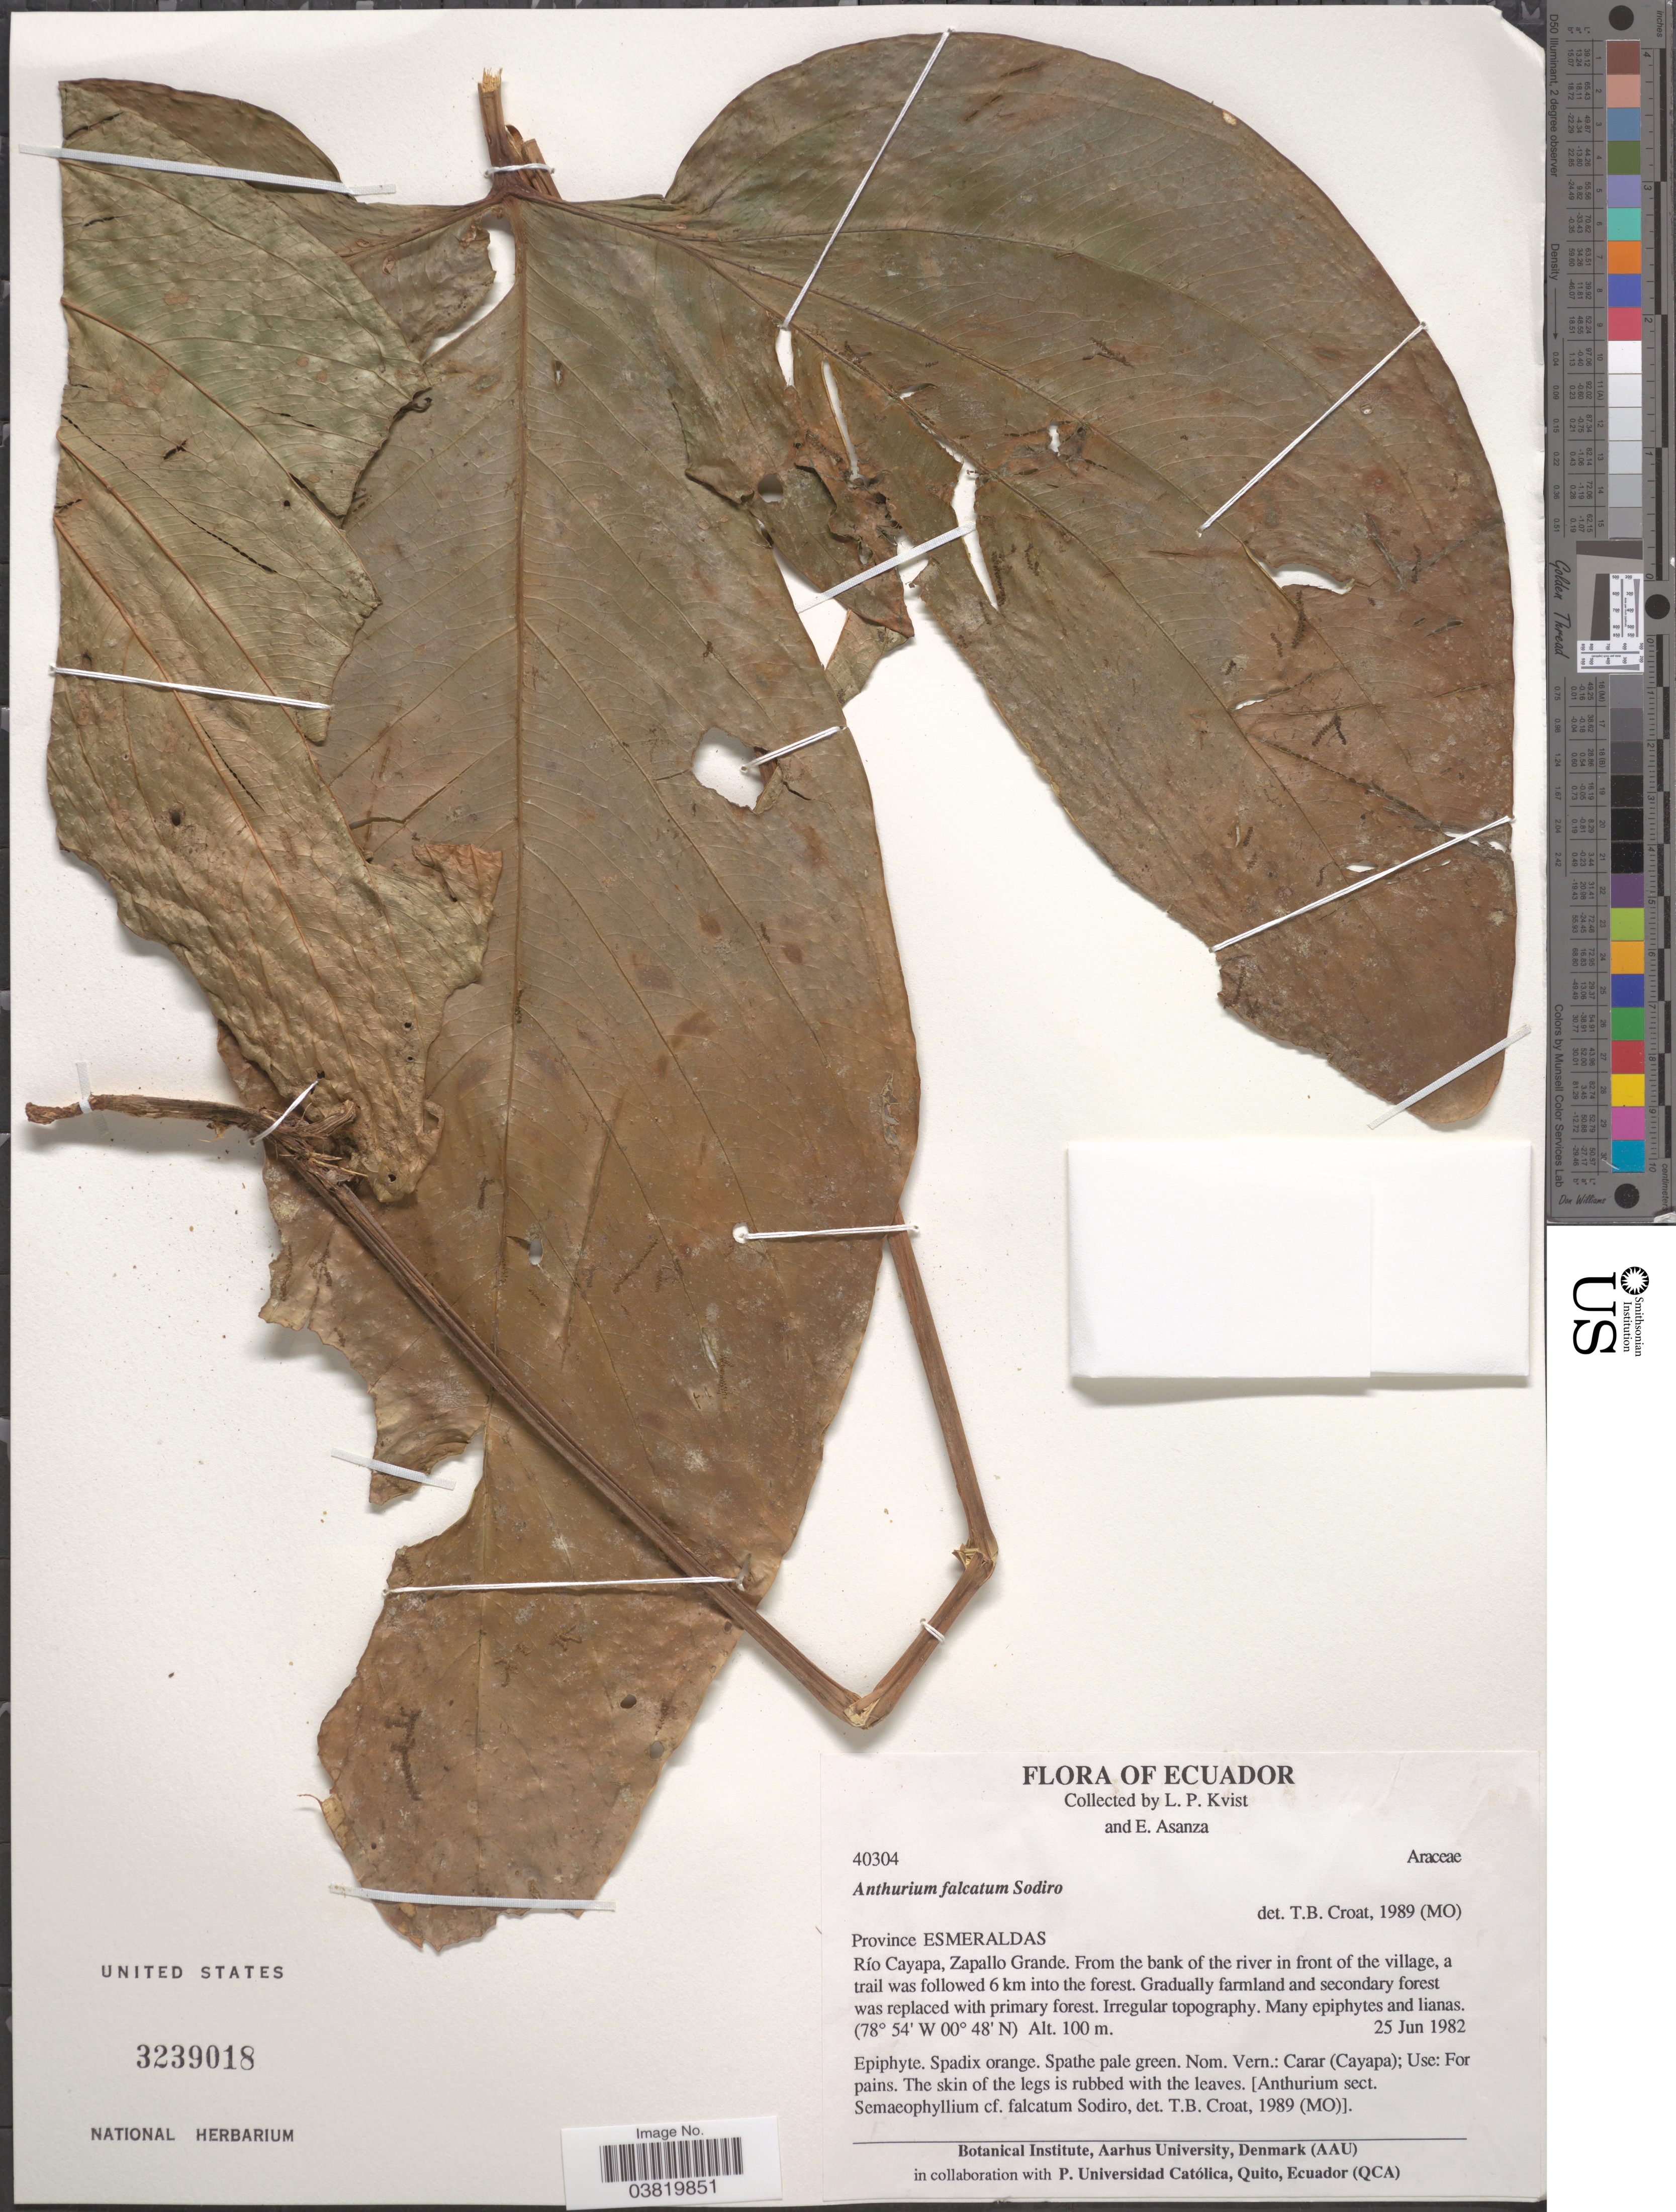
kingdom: Plantae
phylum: Tracheophyta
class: Liliopsida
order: Alismatales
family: Araceae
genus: Anthurium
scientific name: Anthurium falcatum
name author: Sodiro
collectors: L. P. Kvist & E. Asanza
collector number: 40304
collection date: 1982-06-25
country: Ecuador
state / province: Esmeraldas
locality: Río Cayapa, Zapallo Grande. From the bank of the river in front of the village, a trail was followed 6 km into the forest.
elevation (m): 100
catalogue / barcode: US 3239018